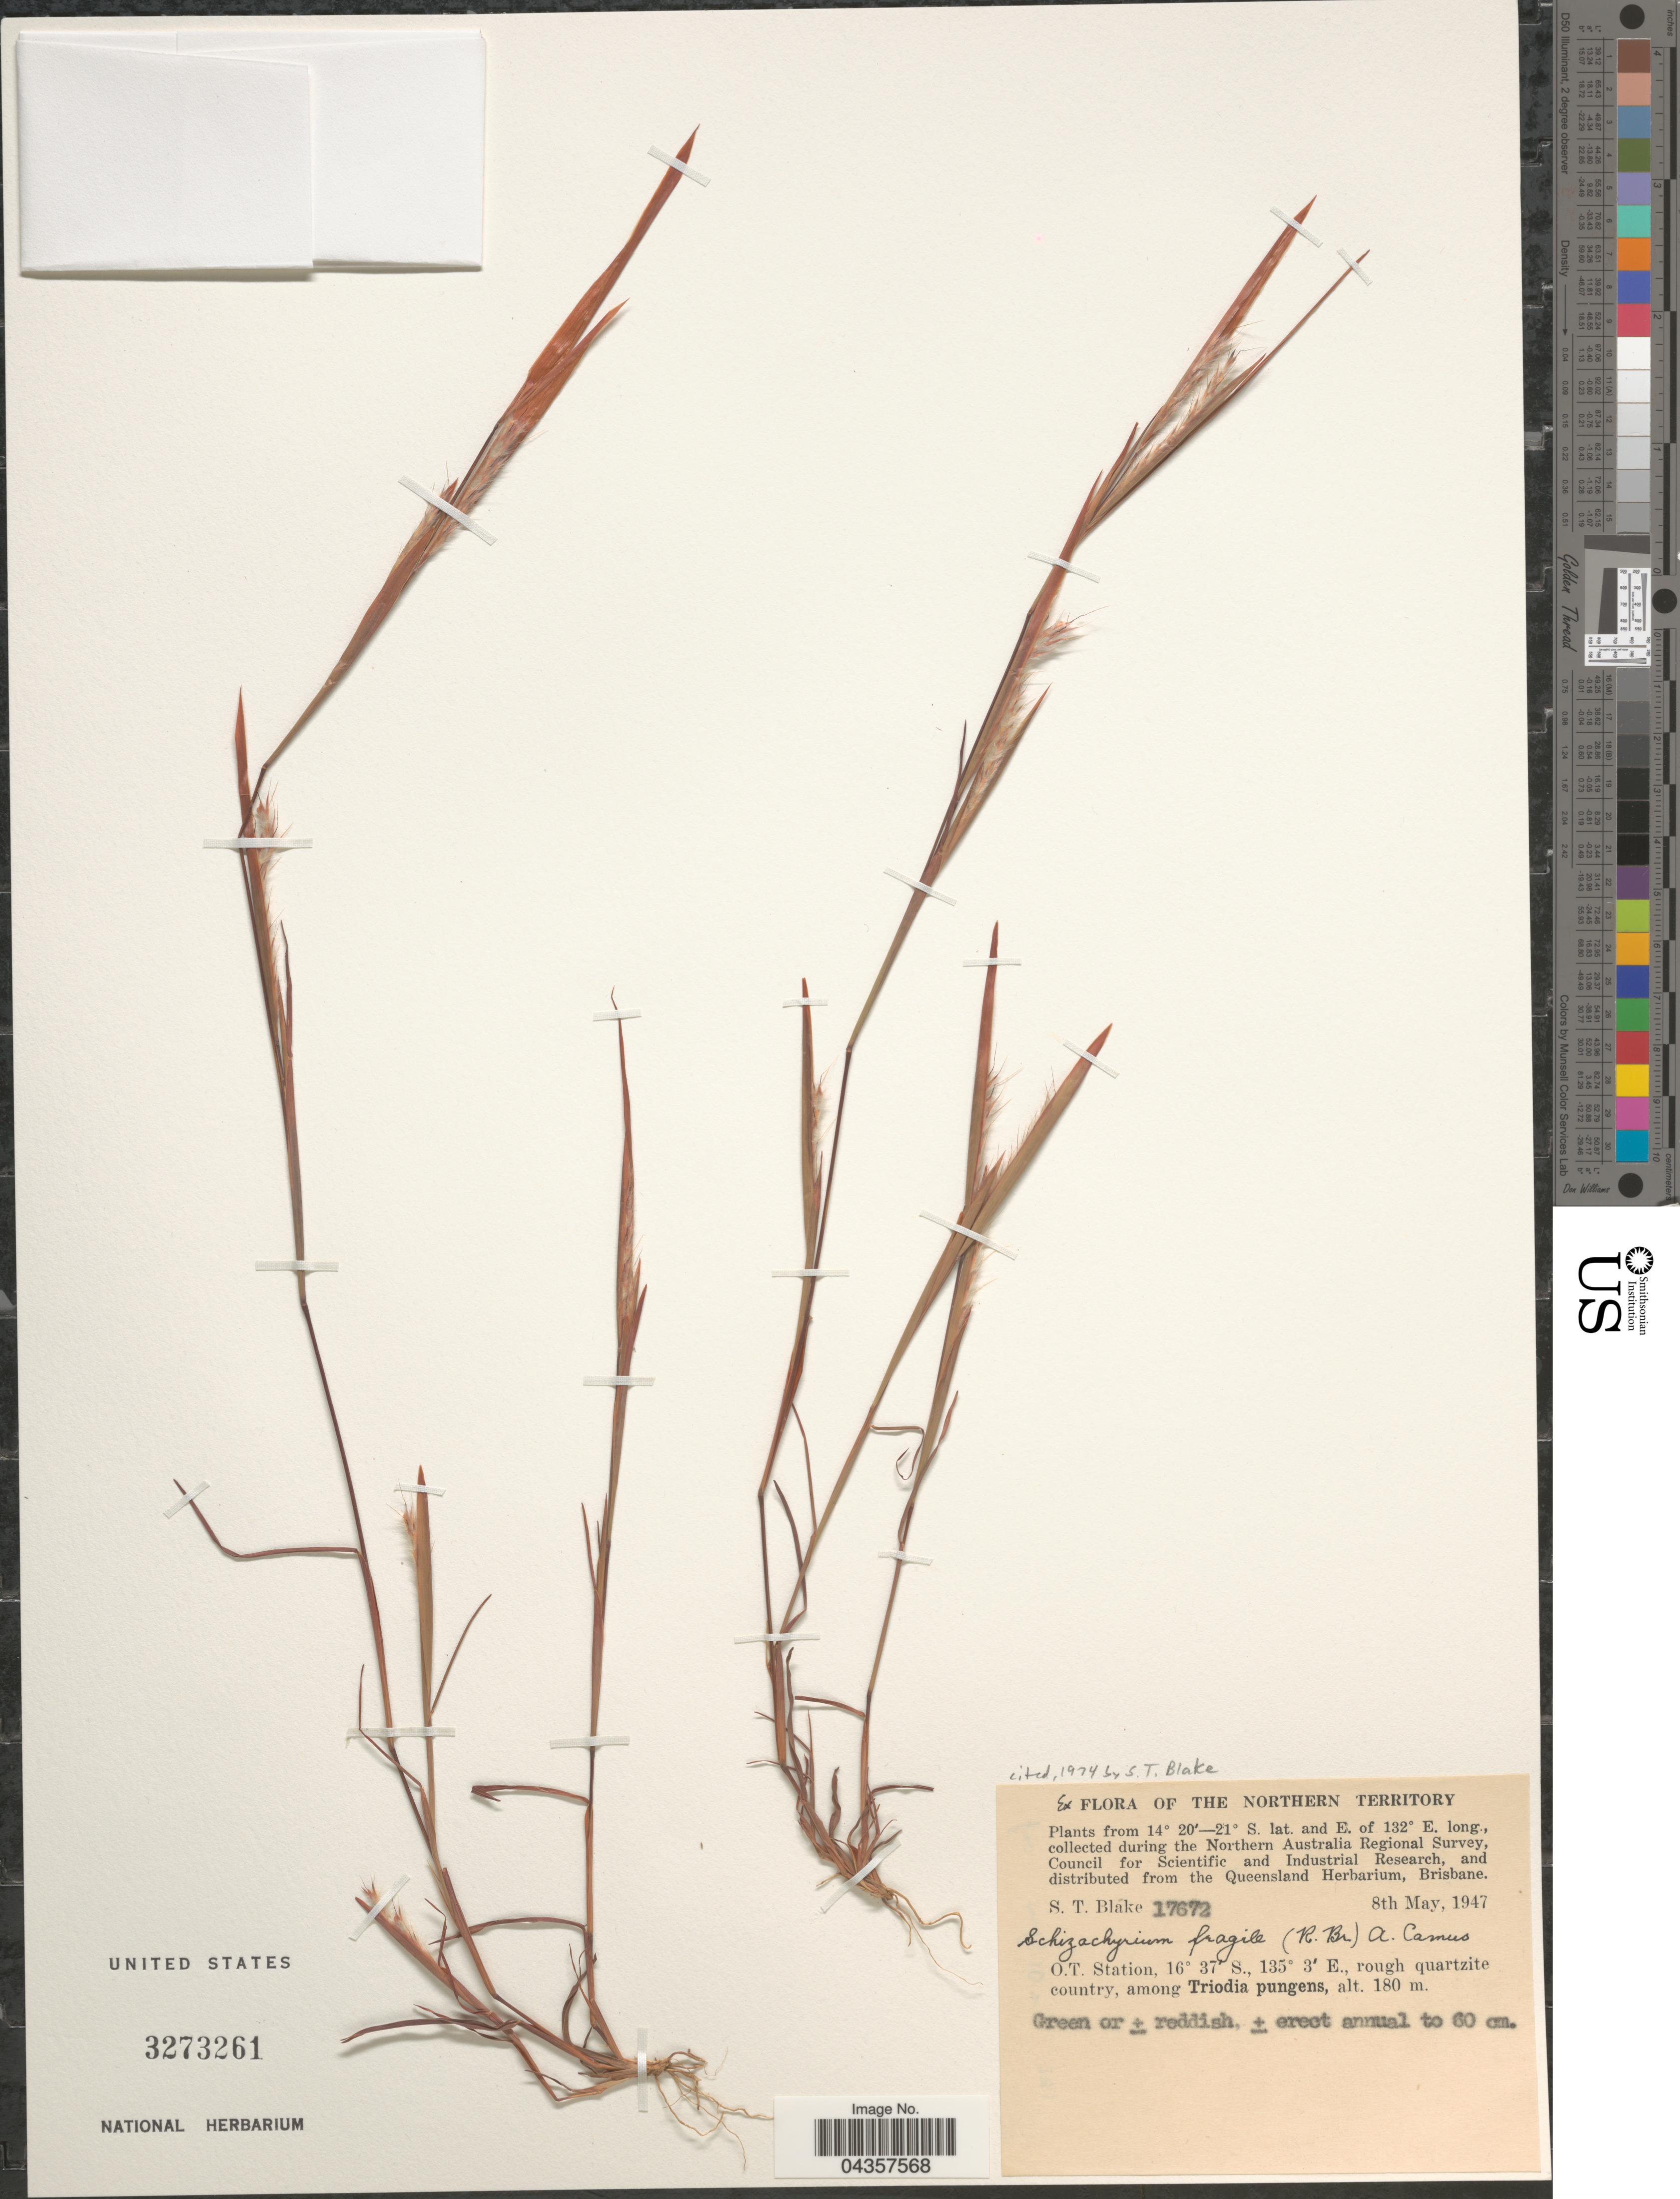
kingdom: Plantae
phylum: Tracheophyta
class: Liliopsida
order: Poales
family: Poaceae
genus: Schizachyrium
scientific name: Schizachyrium fragile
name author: (R. Br.) A. Camus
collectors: S. T. Blake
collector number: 17672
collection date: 1947-05-08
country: Australia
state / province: Northern Territory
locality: During the Northern Australia Regional Survey. O.T. Station, rough quartzite country, among Triodia pungens.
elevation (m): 180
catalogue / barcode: US 3273261